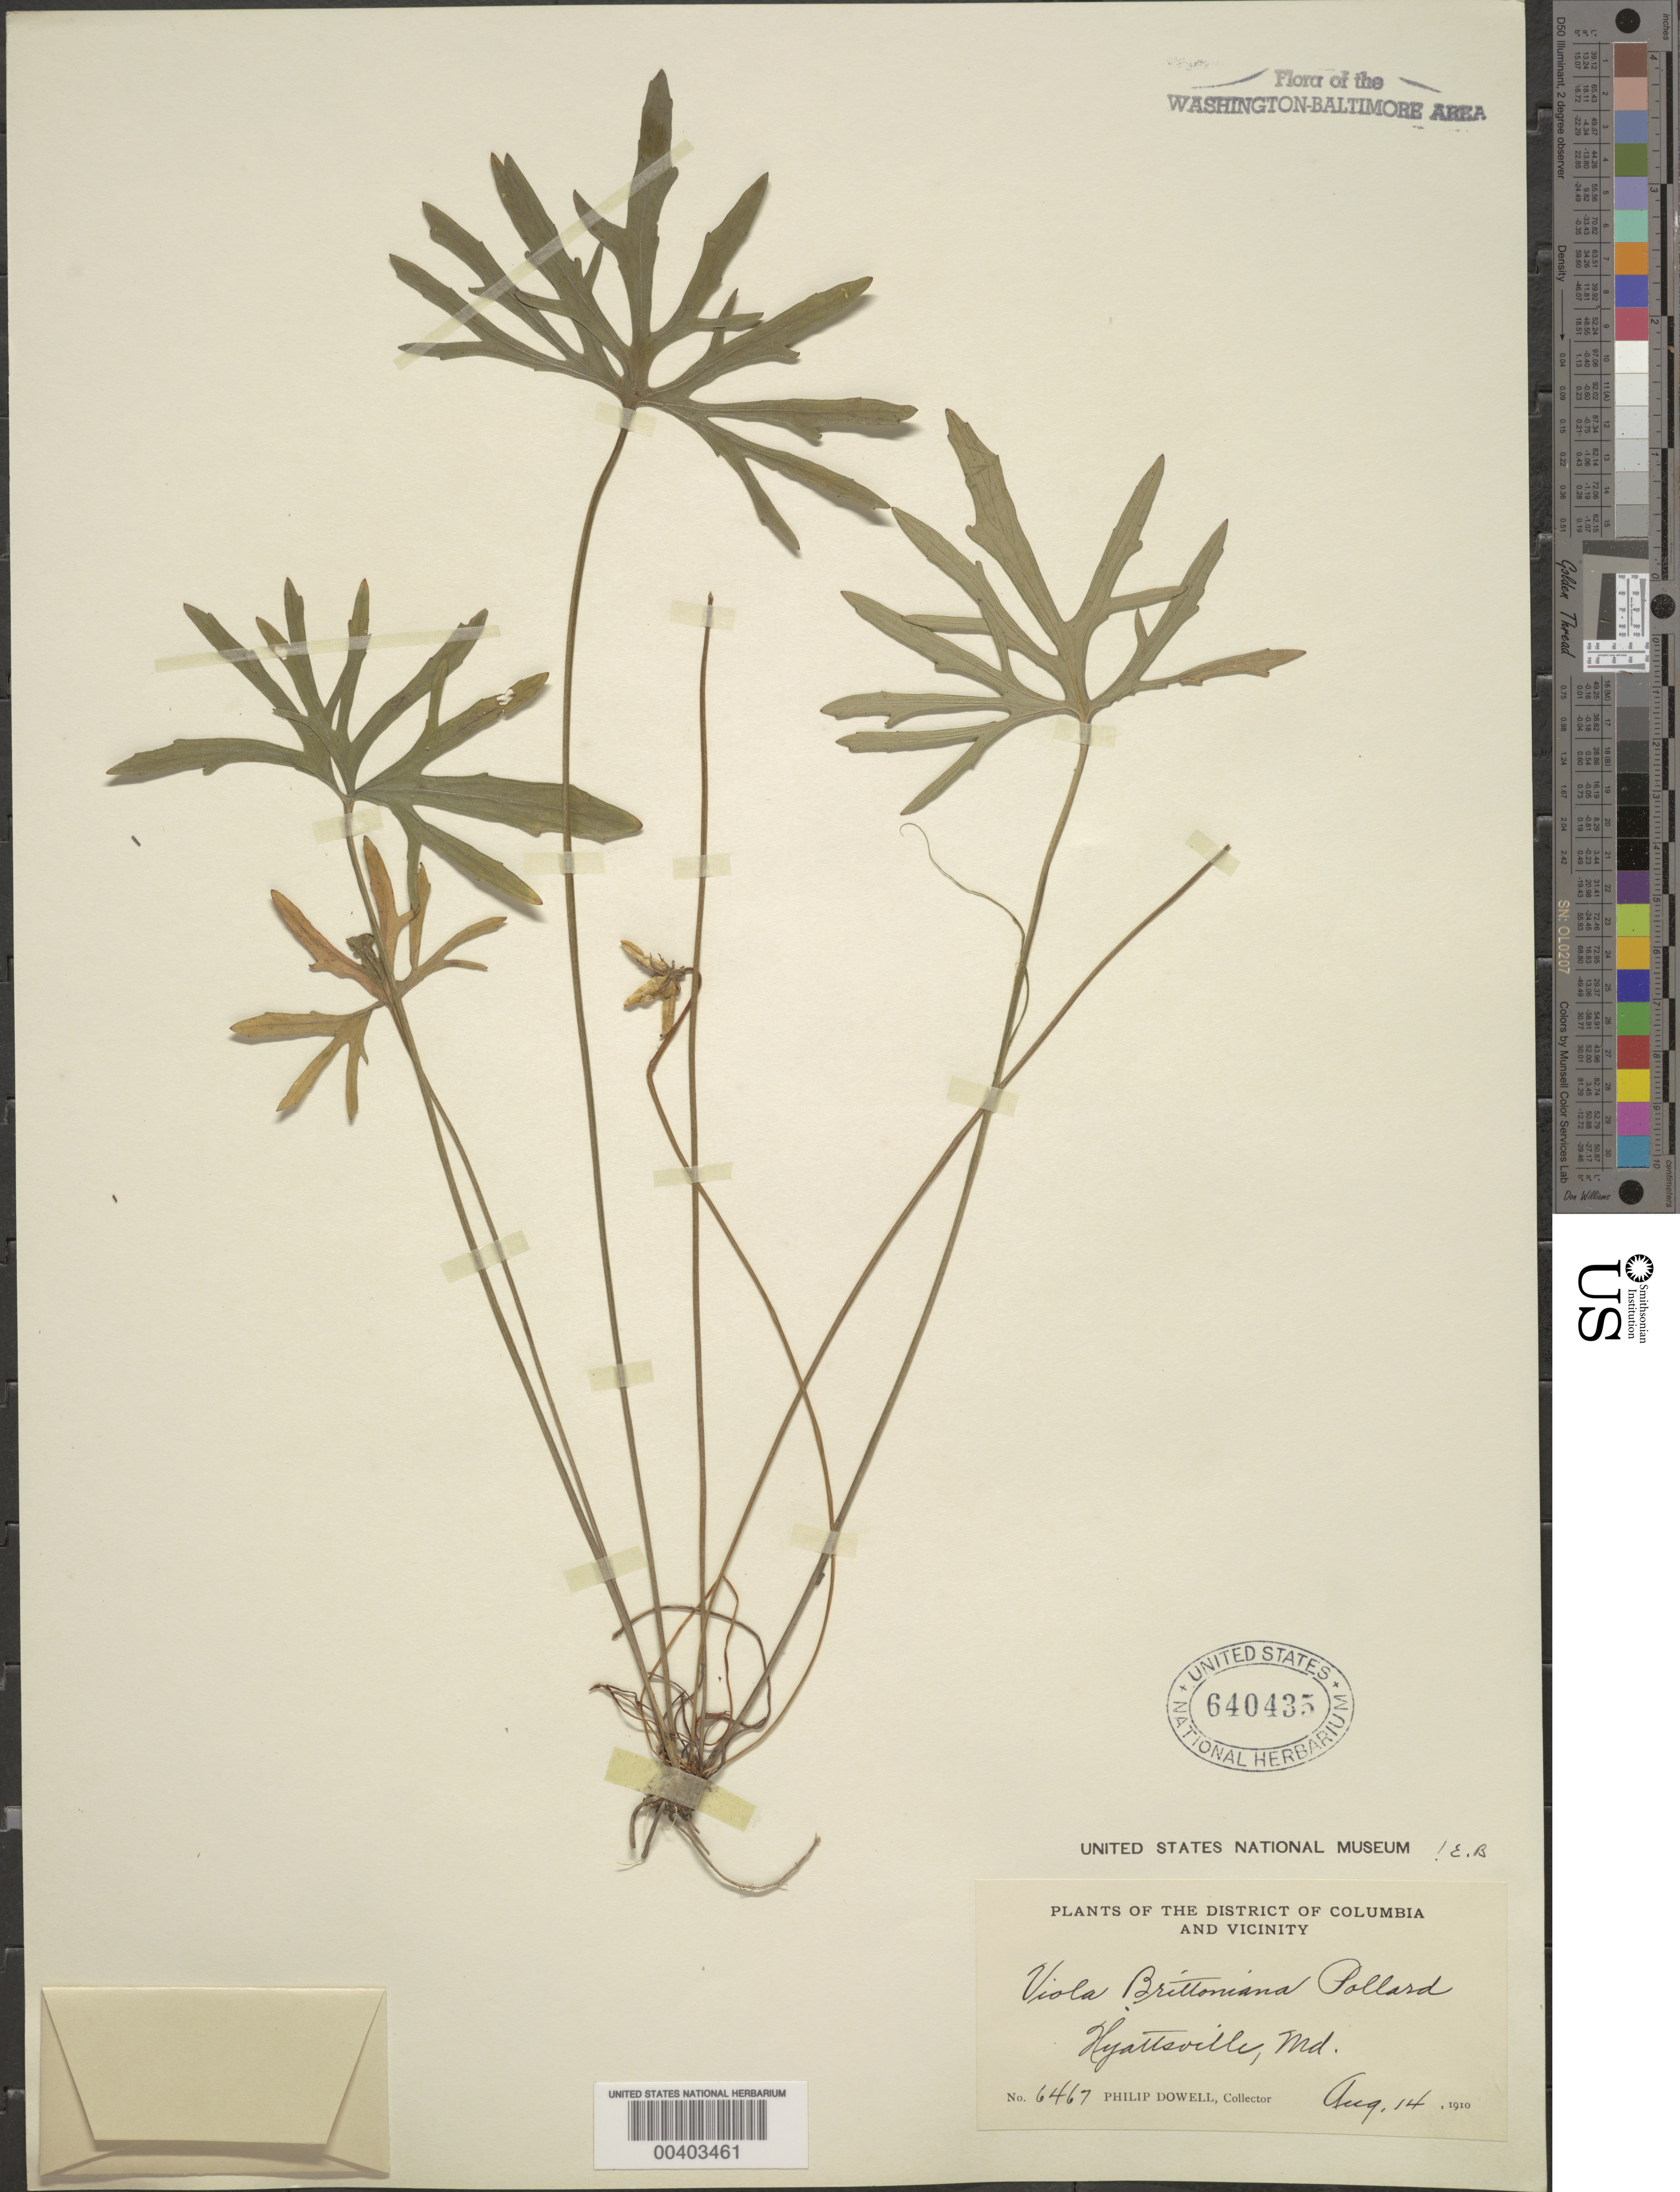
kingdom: Plantae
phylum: Tracheophyta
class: Magnoliopsida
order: Malpighiales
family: Violaceae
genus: Viola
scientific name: Viola brittoniana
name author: Pollard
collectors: P. Dowell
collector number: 6467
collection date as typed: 14 Aug 1910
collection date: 1910-08-14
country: United States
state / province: Maryland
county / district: Prince George's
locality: Hyattsville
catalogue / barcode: US 640435